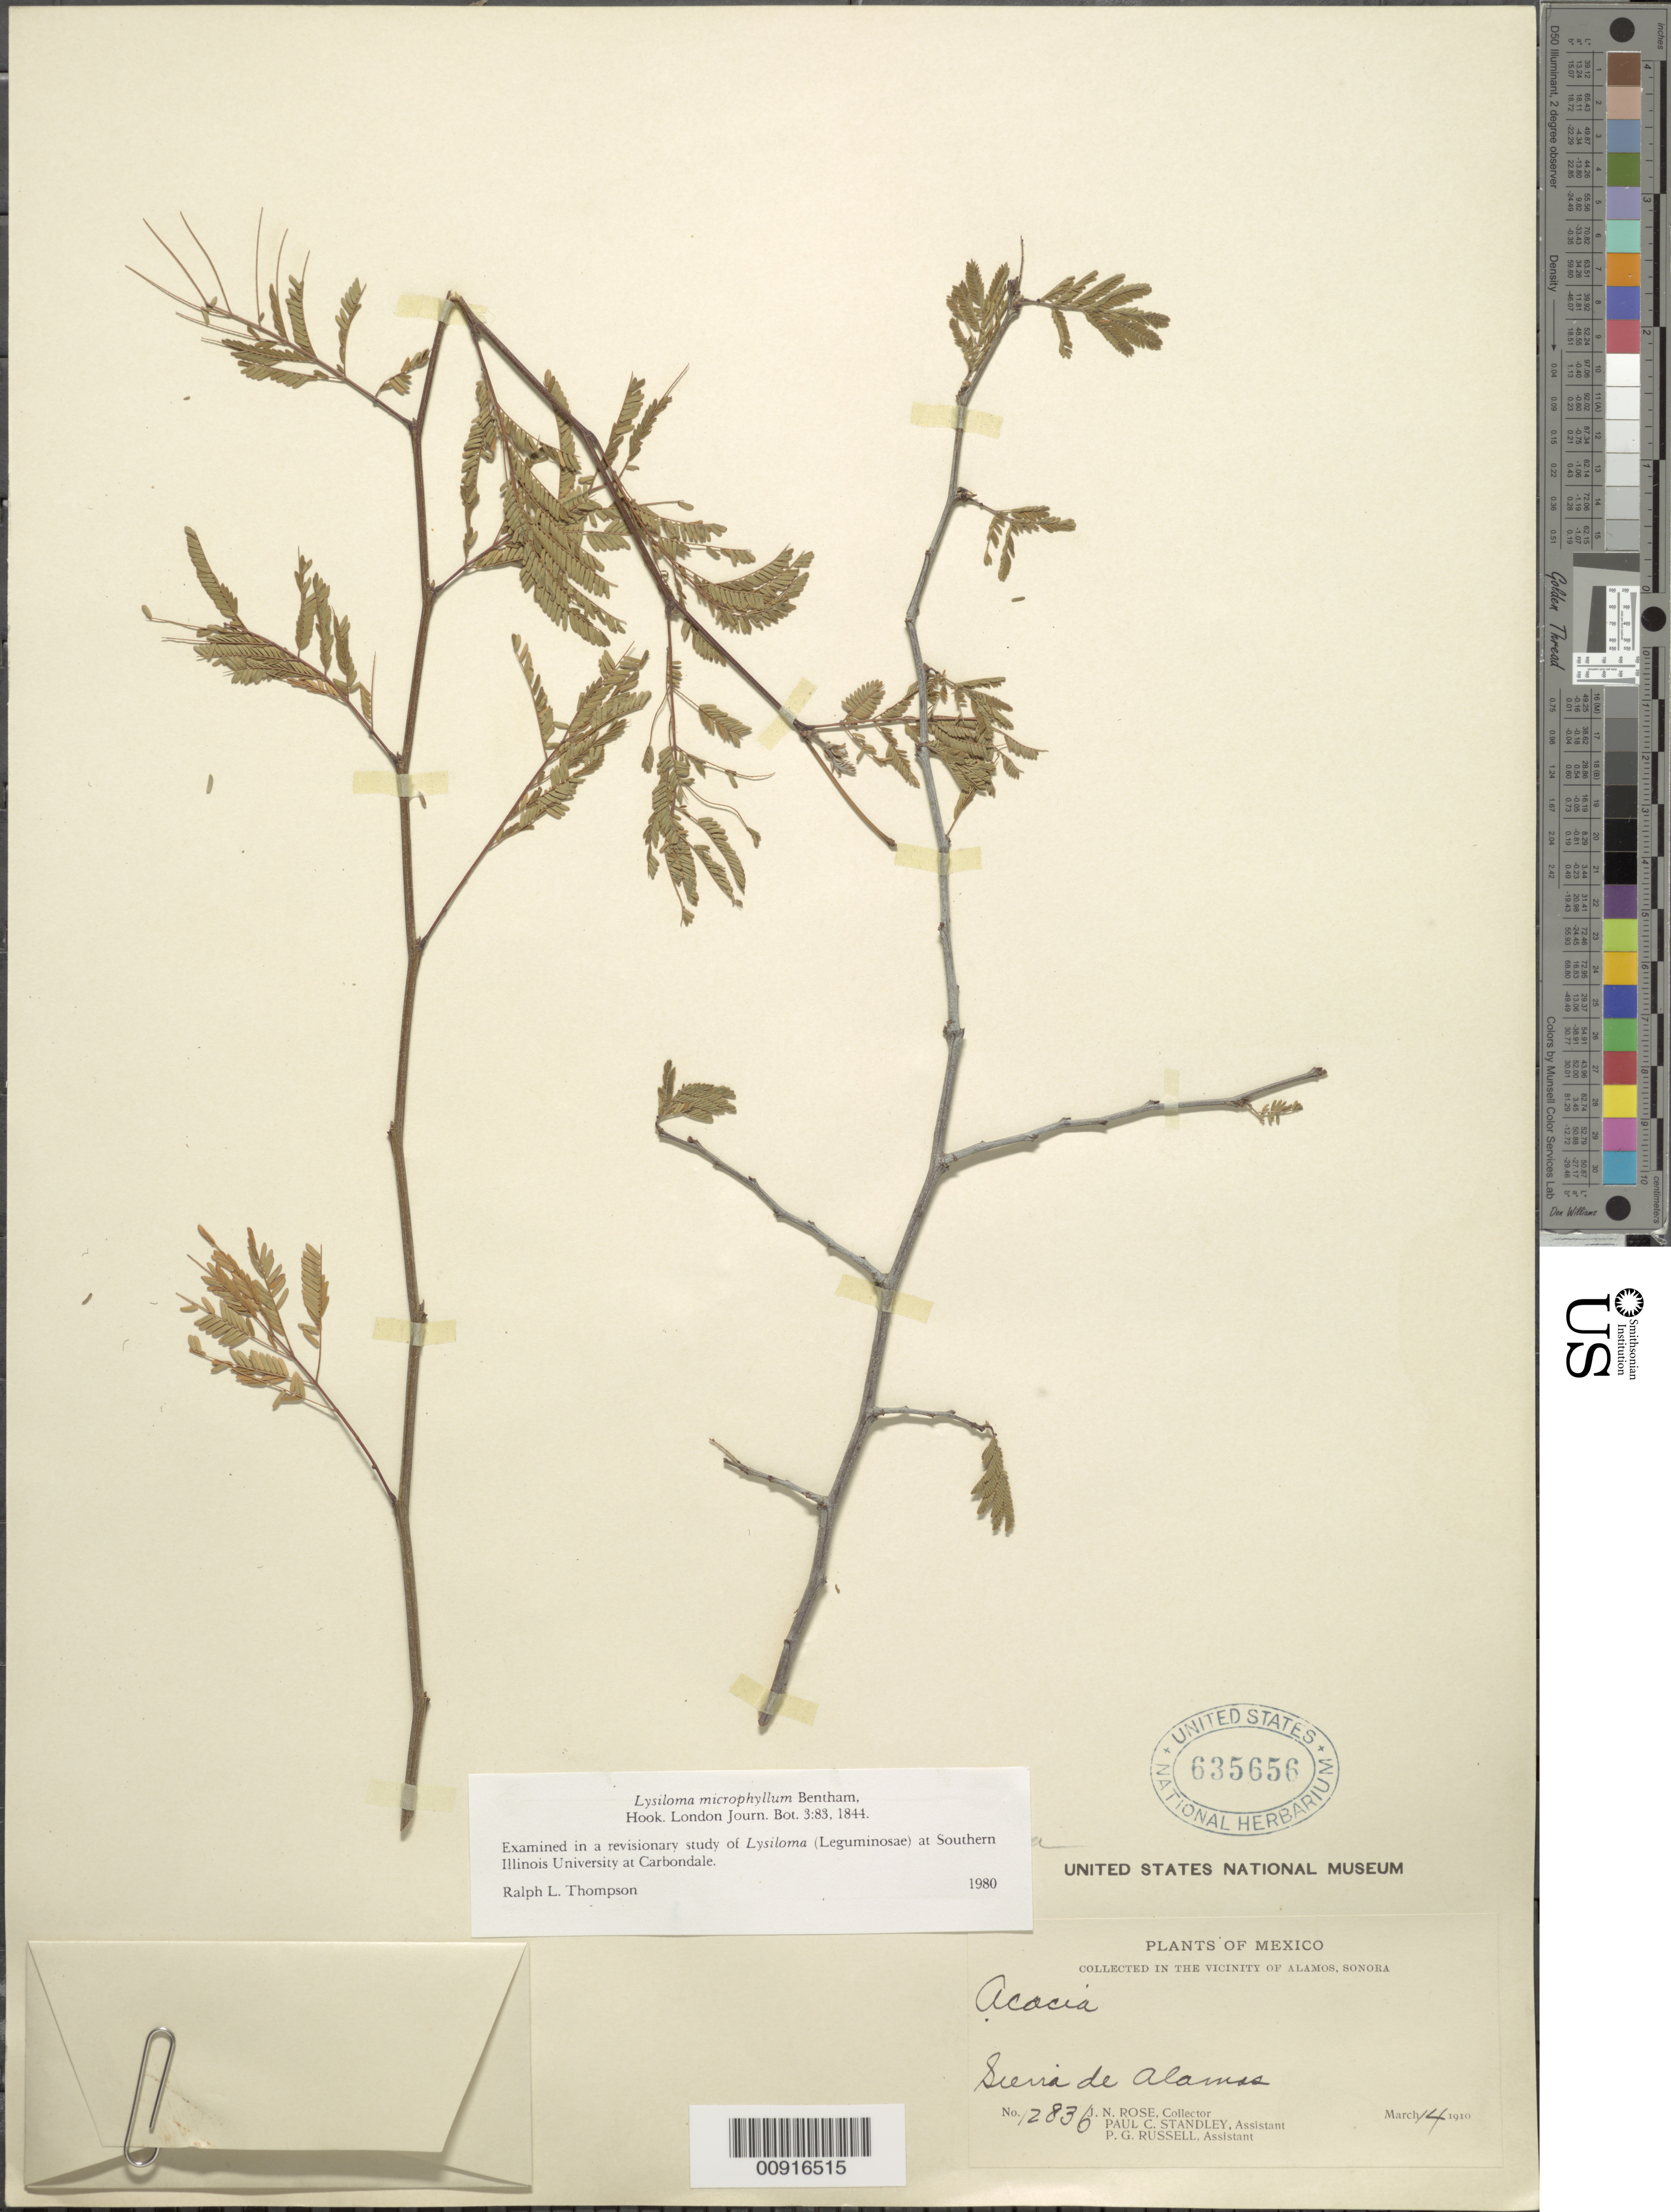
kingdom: Plantae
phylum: Tracheophyta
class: Magnoliopsida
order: Fabales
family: Fabaceae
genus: Lysiloma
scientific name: Lysiloma microphyllum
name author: Benth.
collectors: J. N. Rose, P. C. Standley & P. G. Russell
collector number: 12836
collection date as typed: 14 Mar 1910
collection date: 1910-03-14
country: Mexico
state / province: Sonora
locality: Sierra de Alamos in the vicinity of Alamos, Sonora.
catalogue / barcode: US 635656